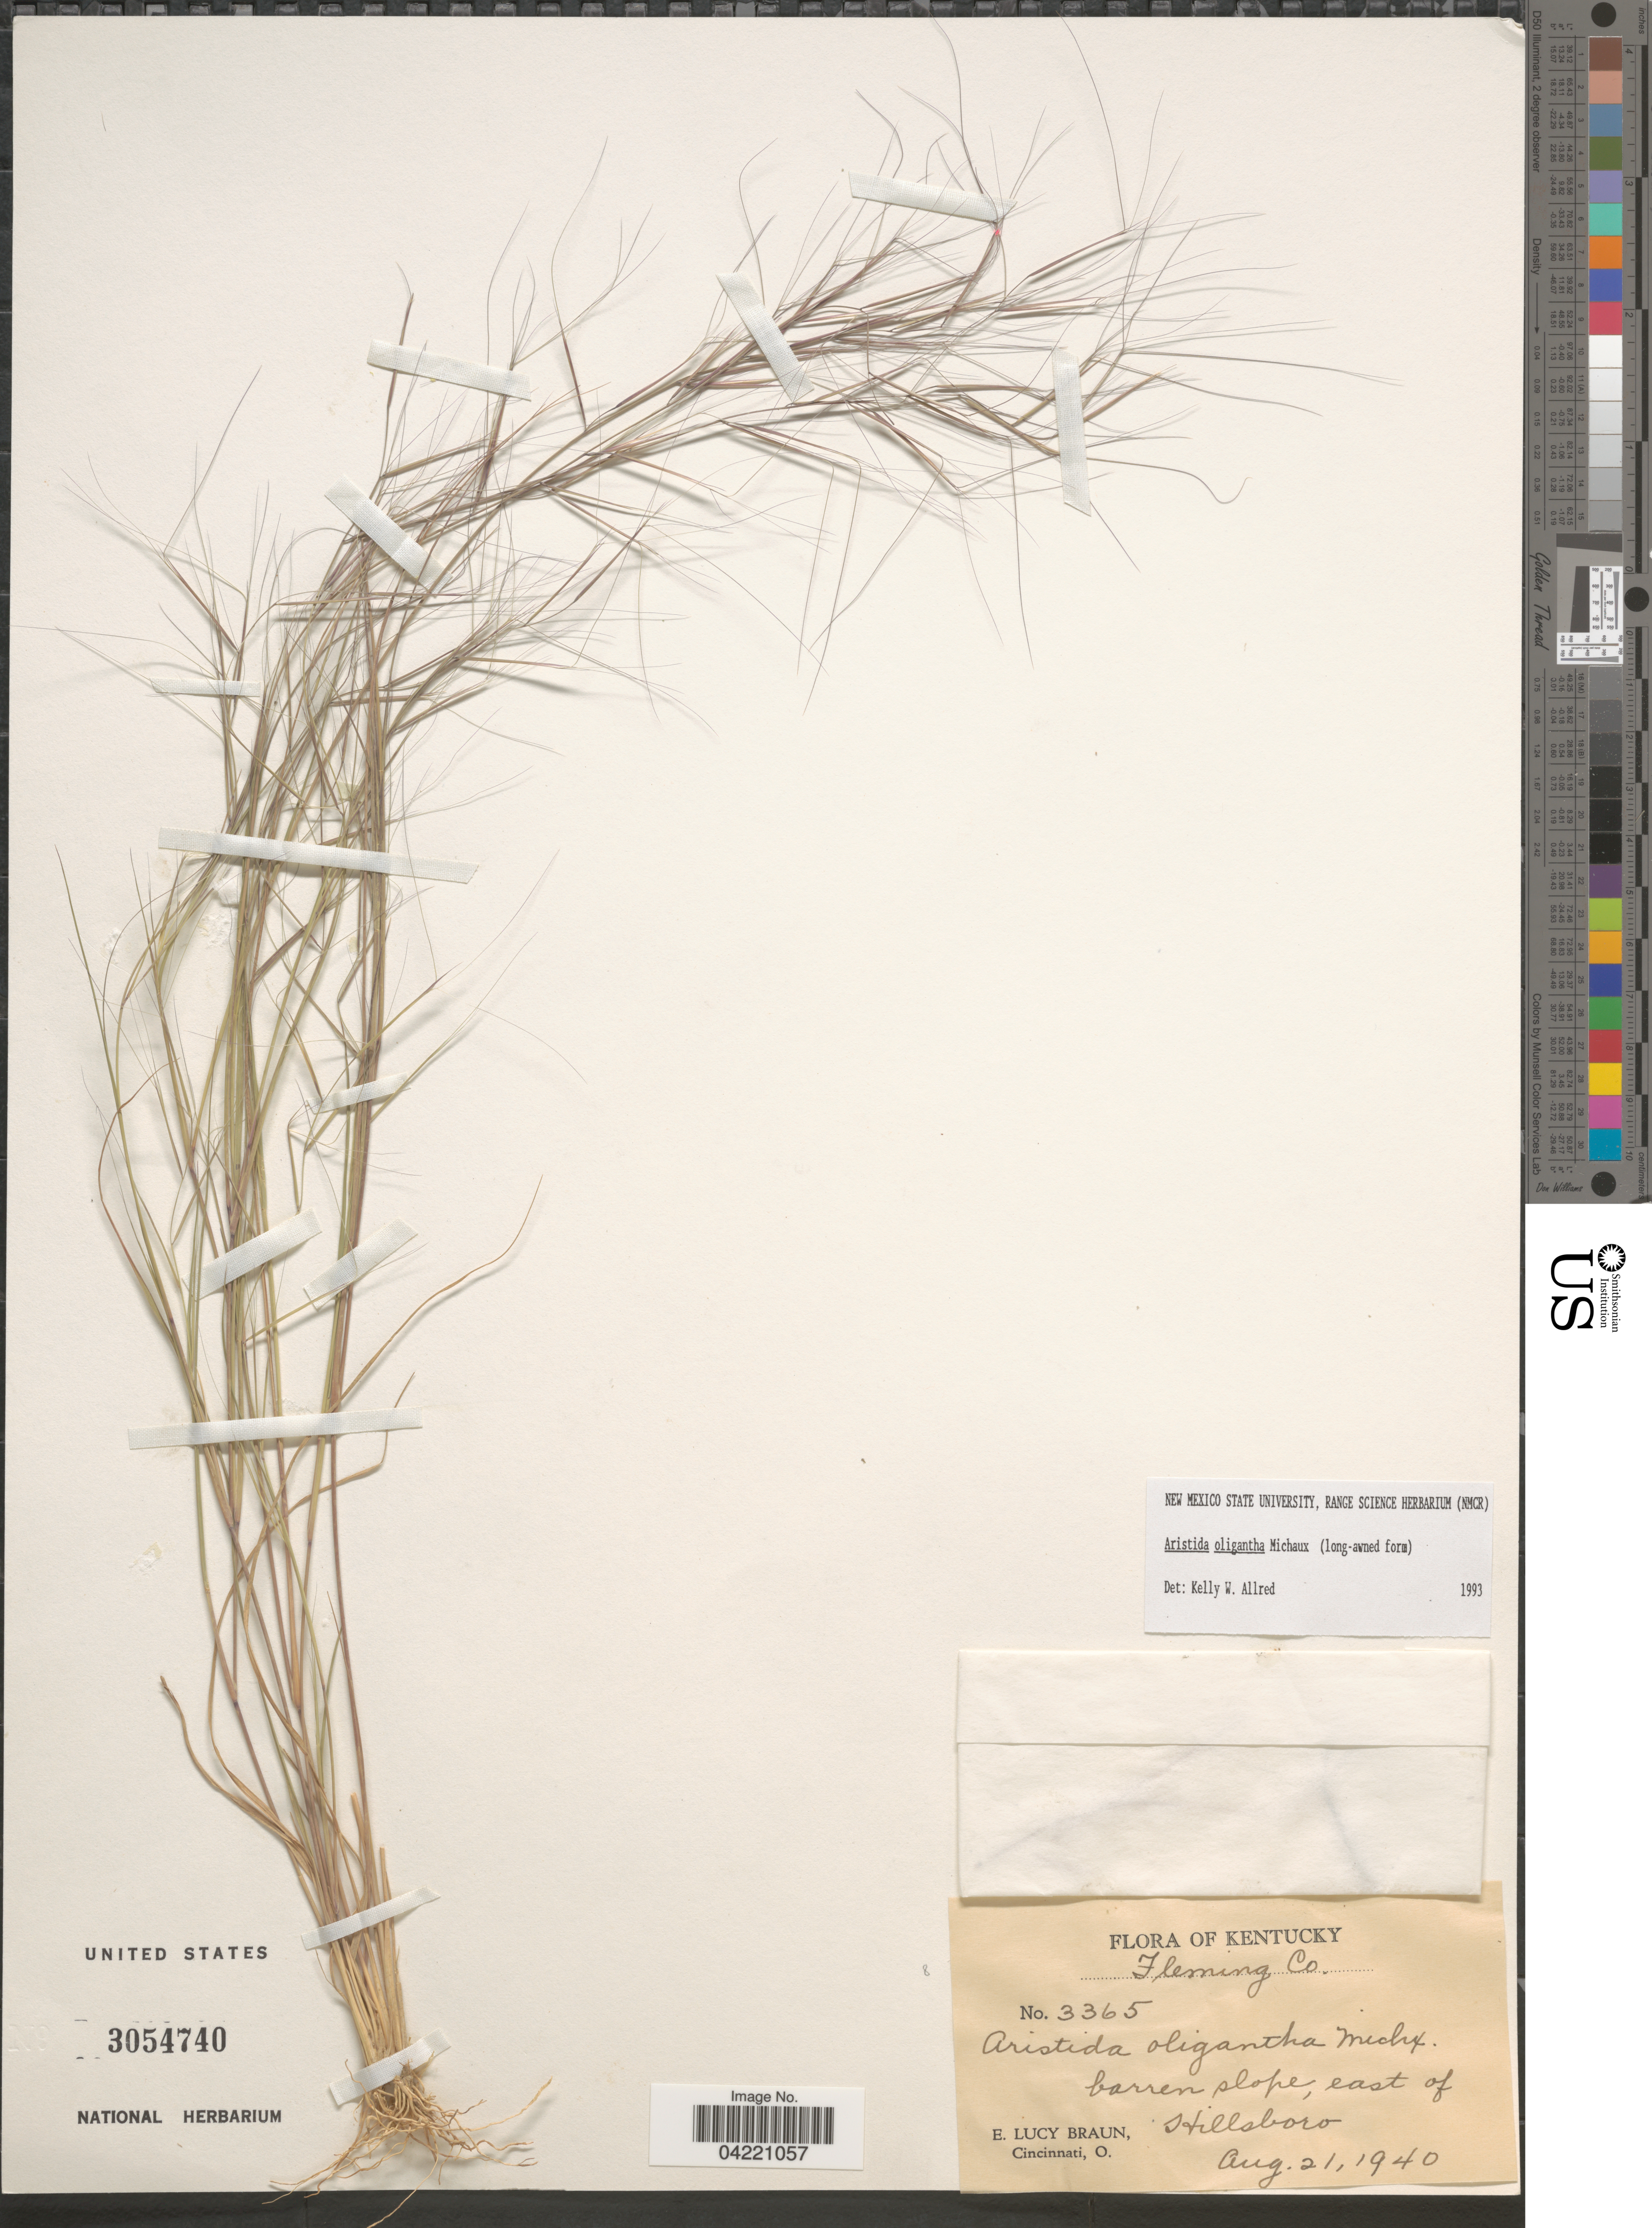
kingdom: Plantae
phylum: Tracheophyta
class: Liliopsida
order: Poales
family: Poaceae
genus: Aristida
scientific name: Aristida oligantha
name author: Michx.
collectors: E. L. Braun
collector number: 3365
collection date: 1940-08-21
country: United States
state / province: Kentucky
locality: Fleming Co. Barren slope, east of Hillsboro.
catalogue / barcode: US 3054740